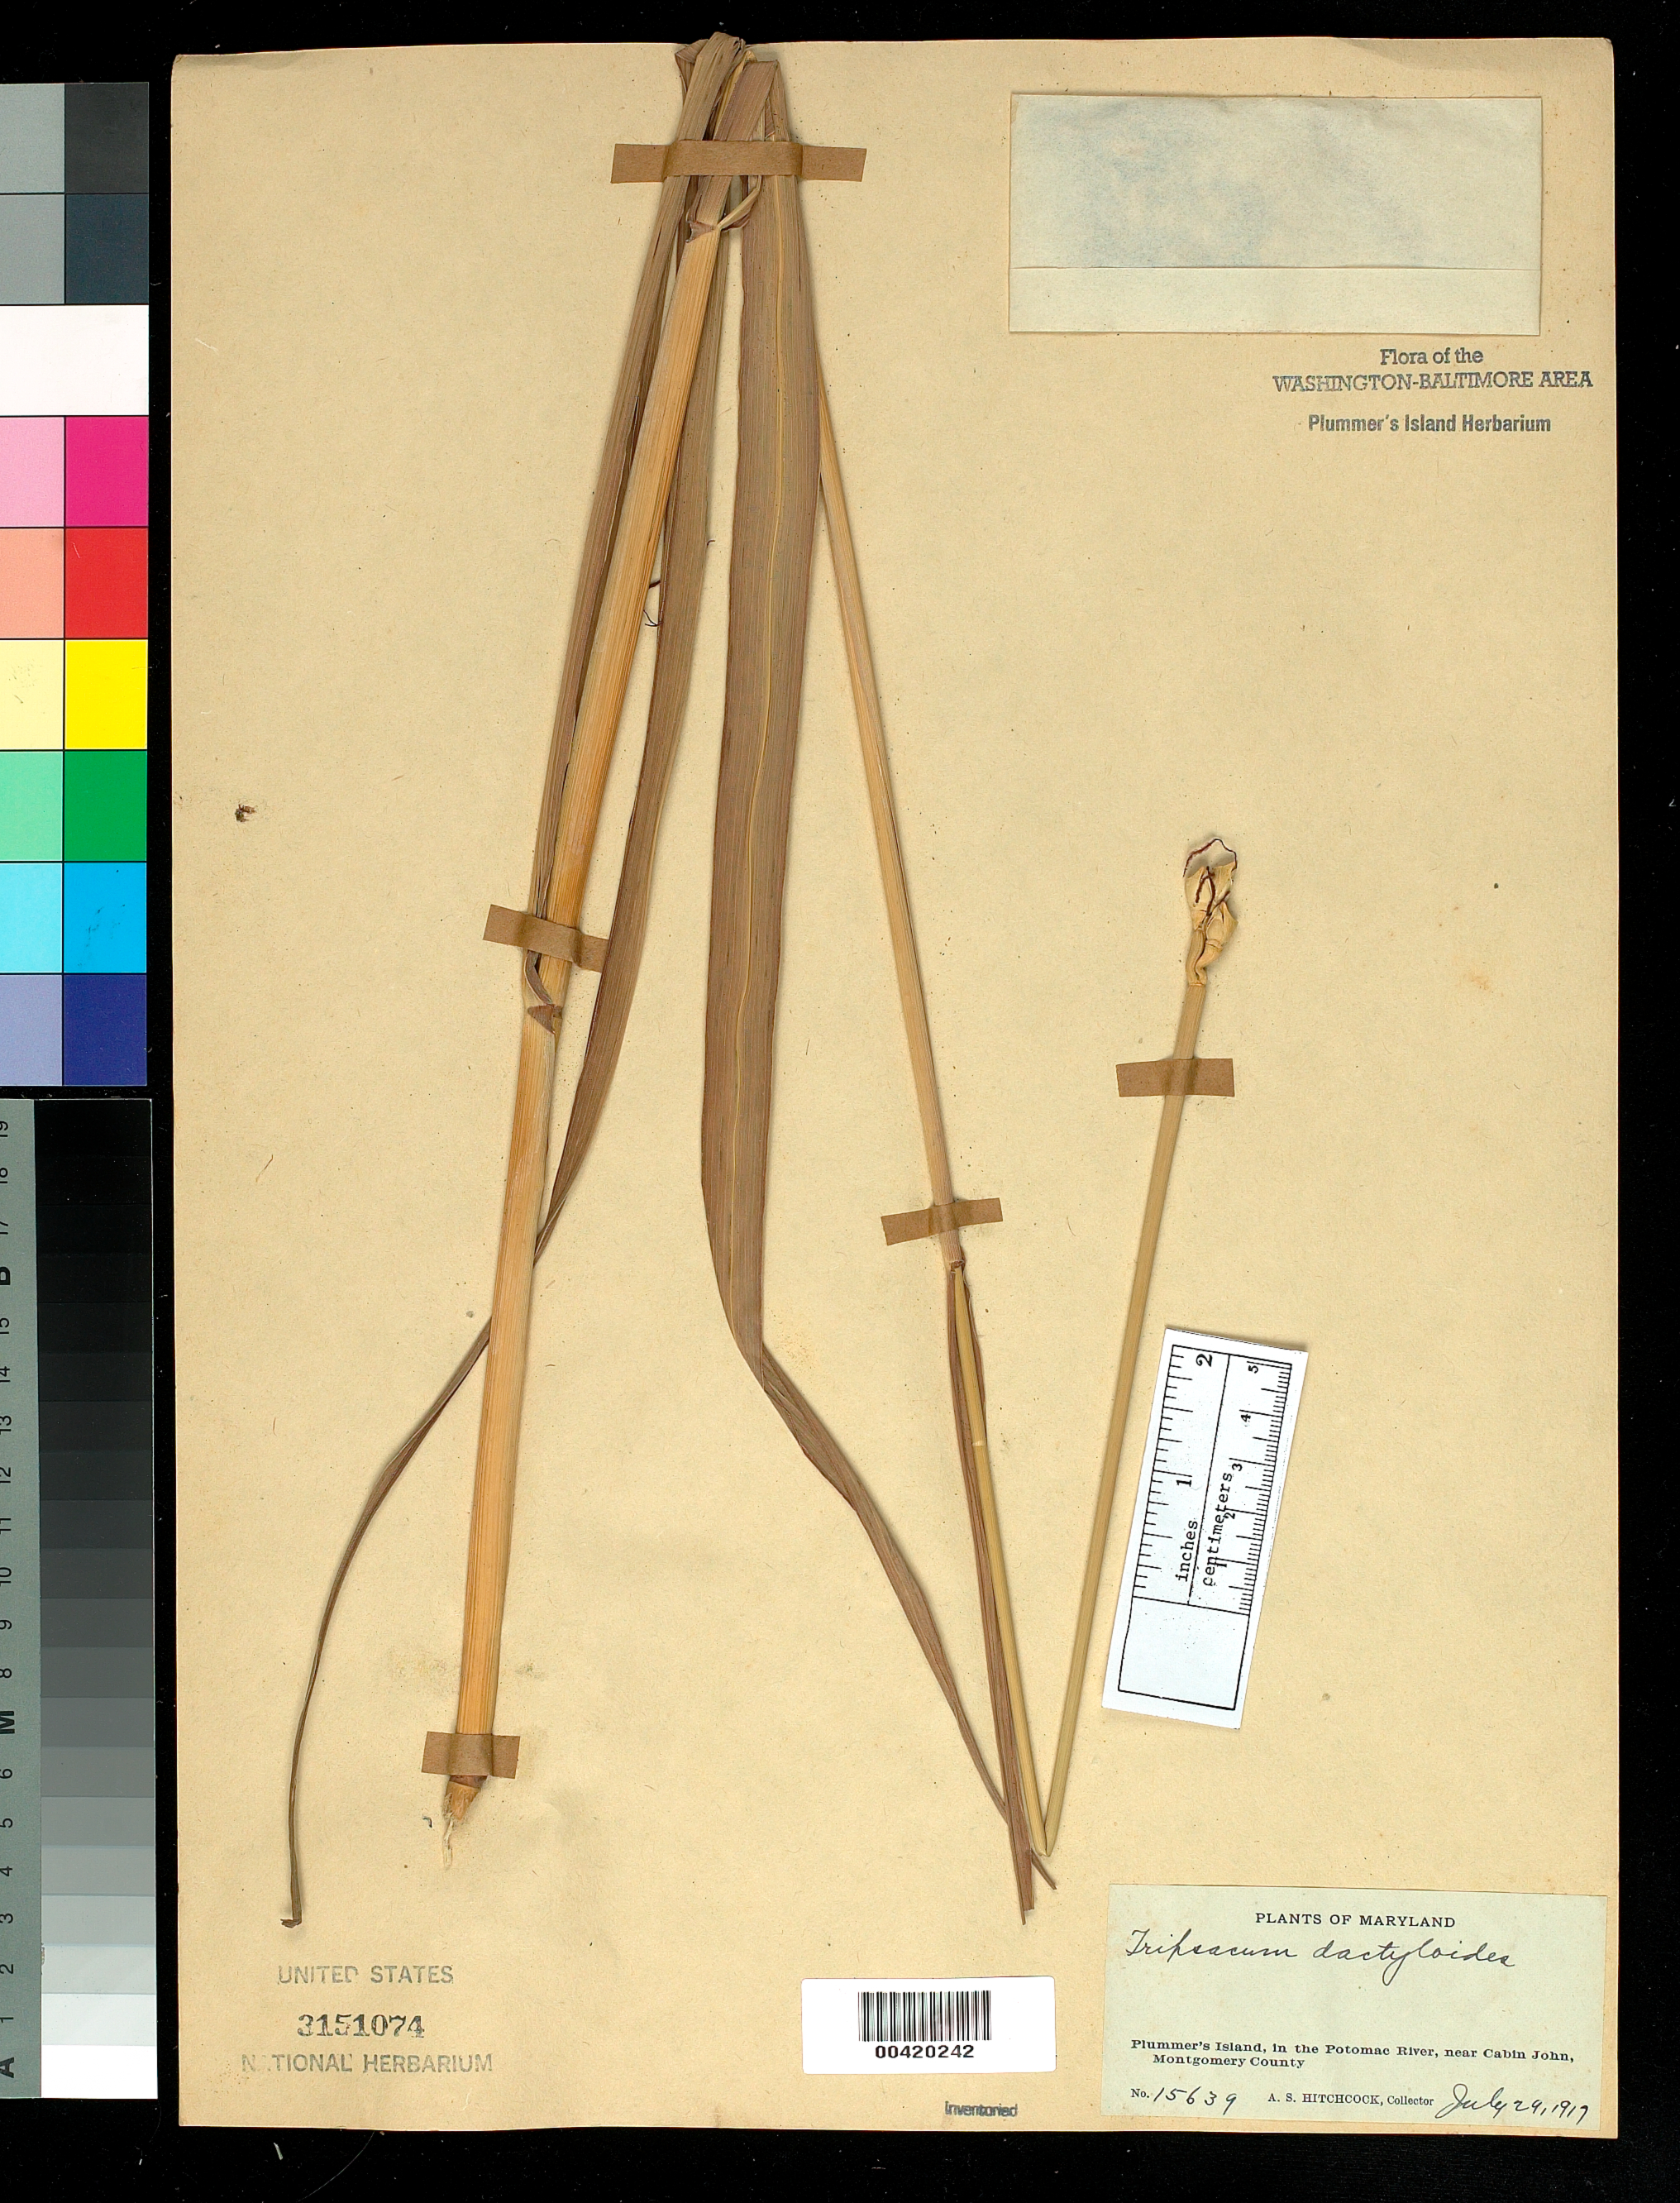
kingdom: Plantae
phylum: Tracheophyta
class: Liliopsida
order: Poales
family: Poaceae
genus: Tripsacum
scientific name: Tripsacum dactyloides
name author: (L.) L.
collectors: A. S. Hitchcock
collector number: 15639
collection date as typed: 29 Jul 1917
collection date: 1917-07-29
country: United States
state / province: Maryland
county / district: Montgomery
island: Plummers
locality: Plummer's Island C. & O. Canal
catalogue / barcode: US 3151074